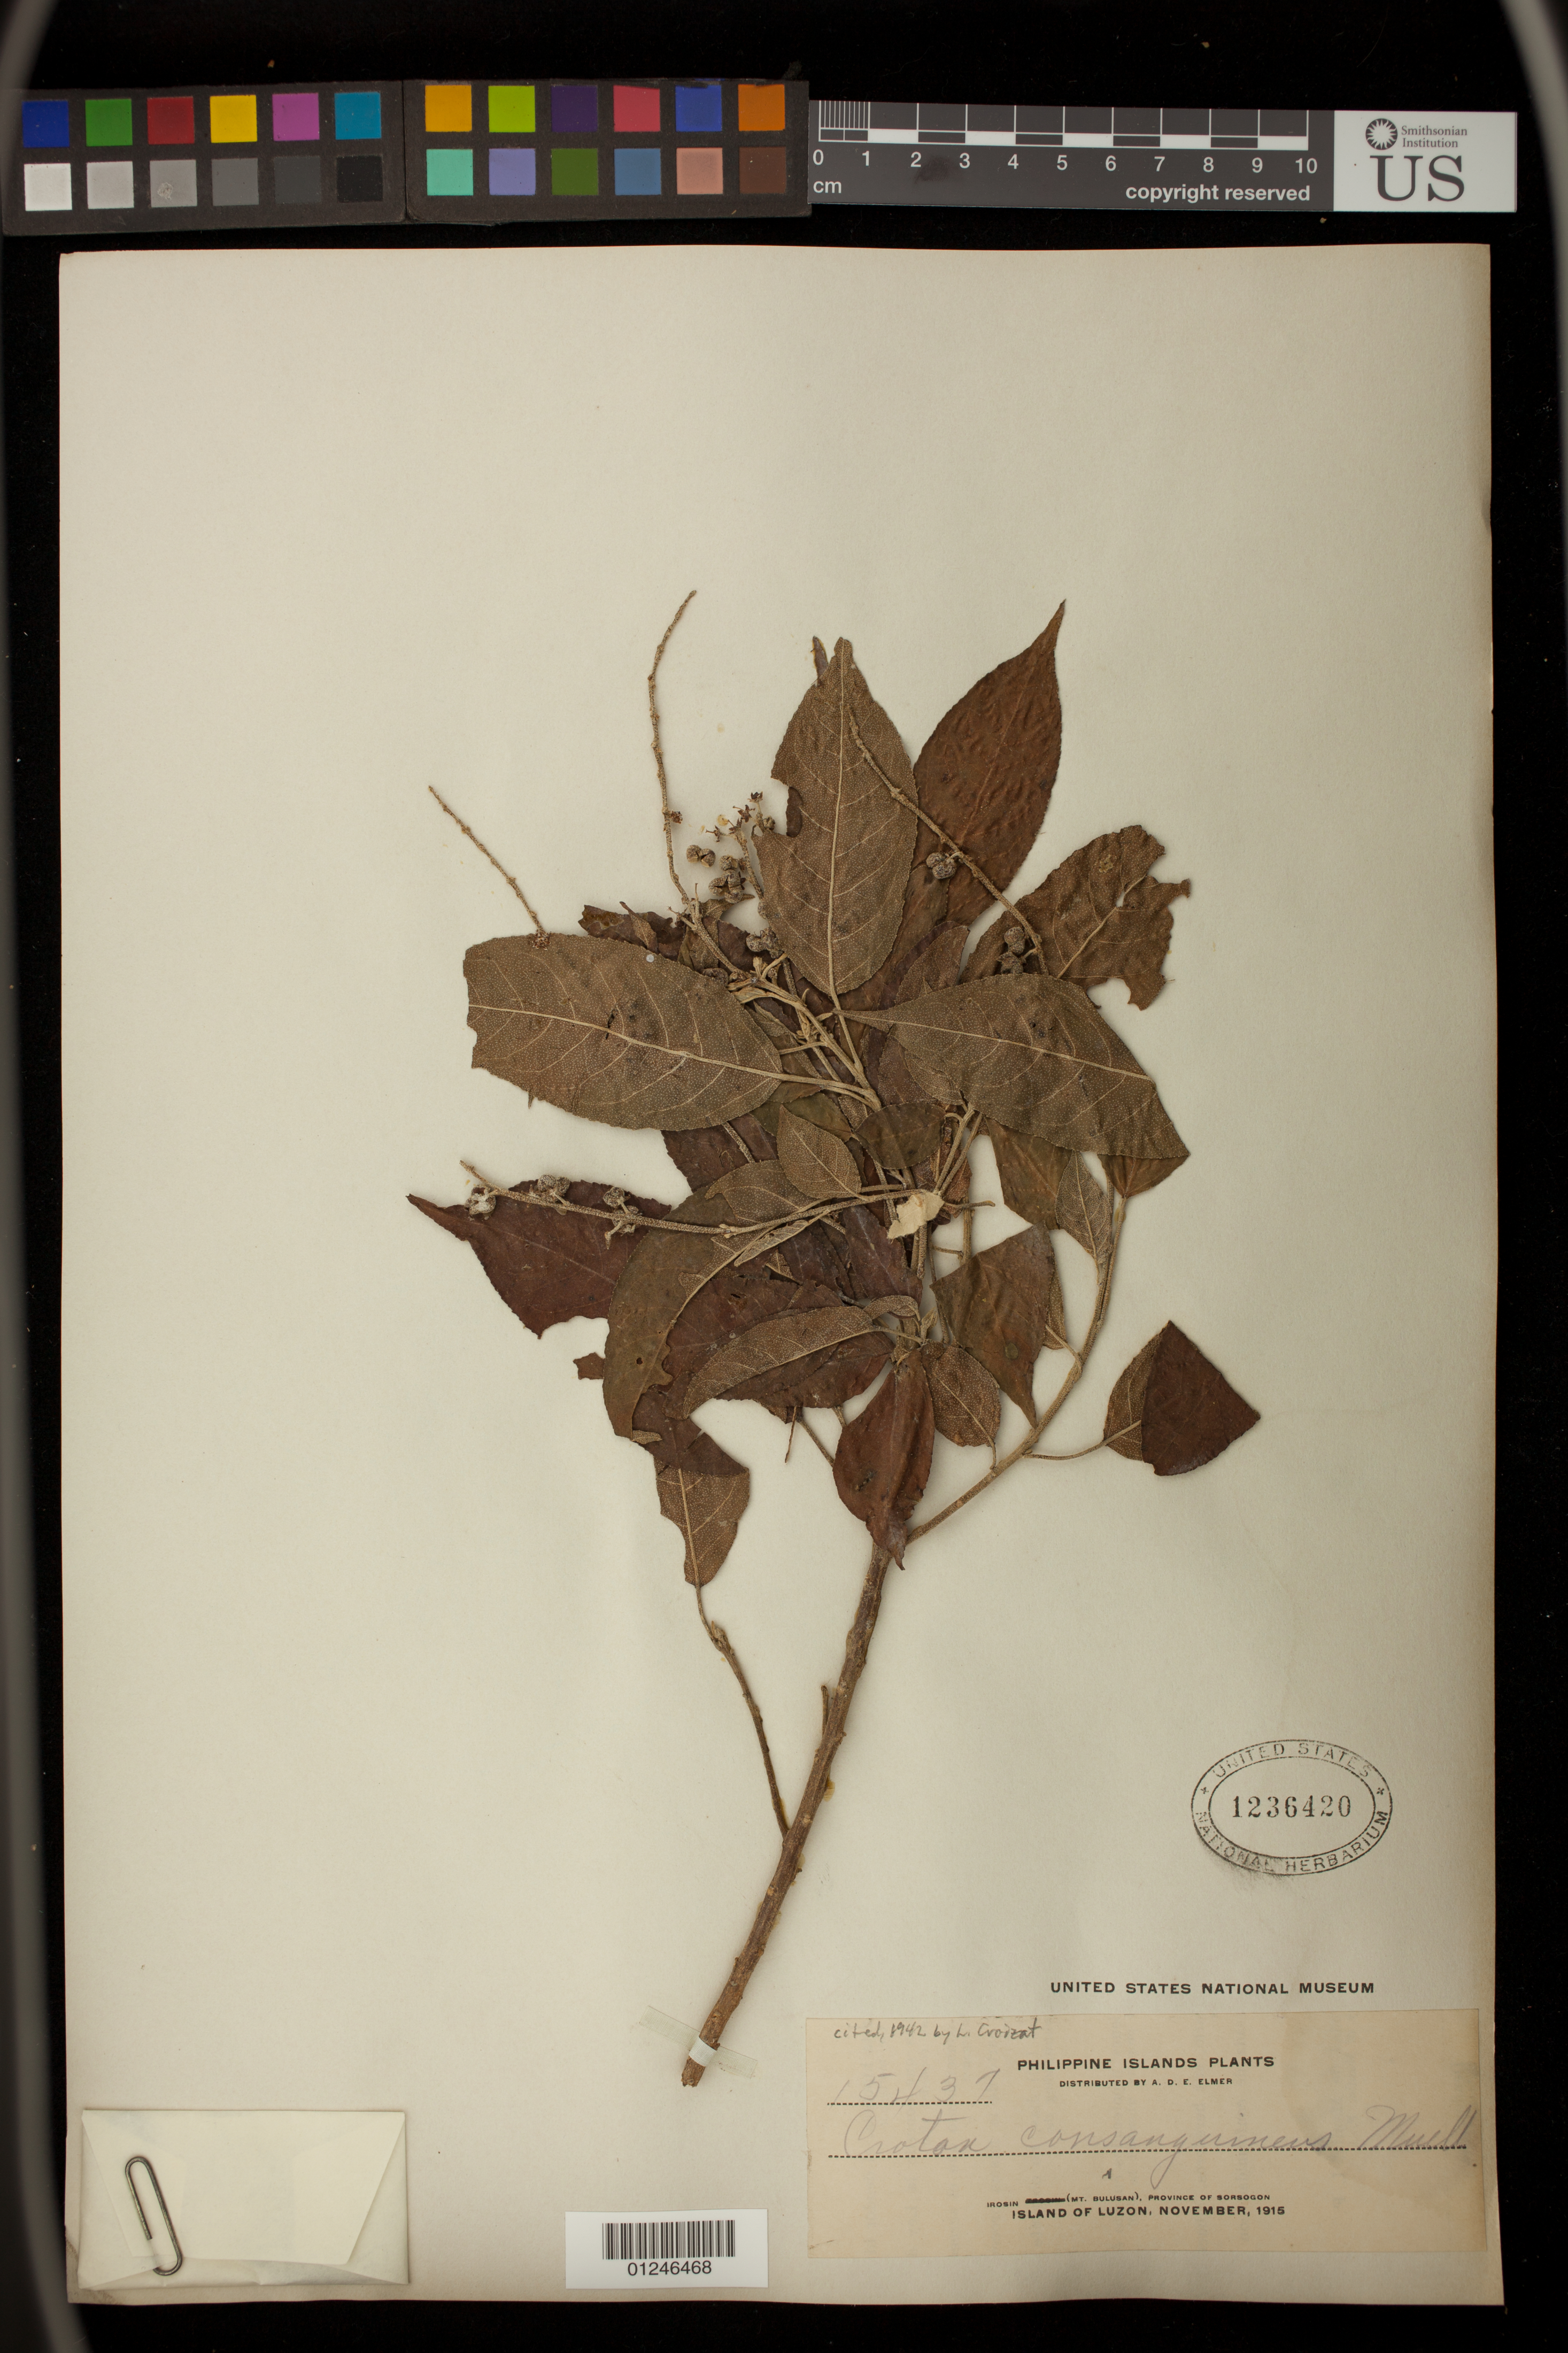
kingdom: Plantae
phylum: Tracheophyta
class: Magnoliopsida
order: Malpighiales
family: Euphorbiaceae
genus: Croton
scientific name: Croton consanguineus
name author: Müll. Arg.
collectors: A. D. E. Elmer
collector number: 15437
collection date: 1915-11-01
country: Philippines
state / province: Bicol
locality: Irosin (Mt. Bulusan), Province of Sorsogon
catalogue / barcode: US 1236420